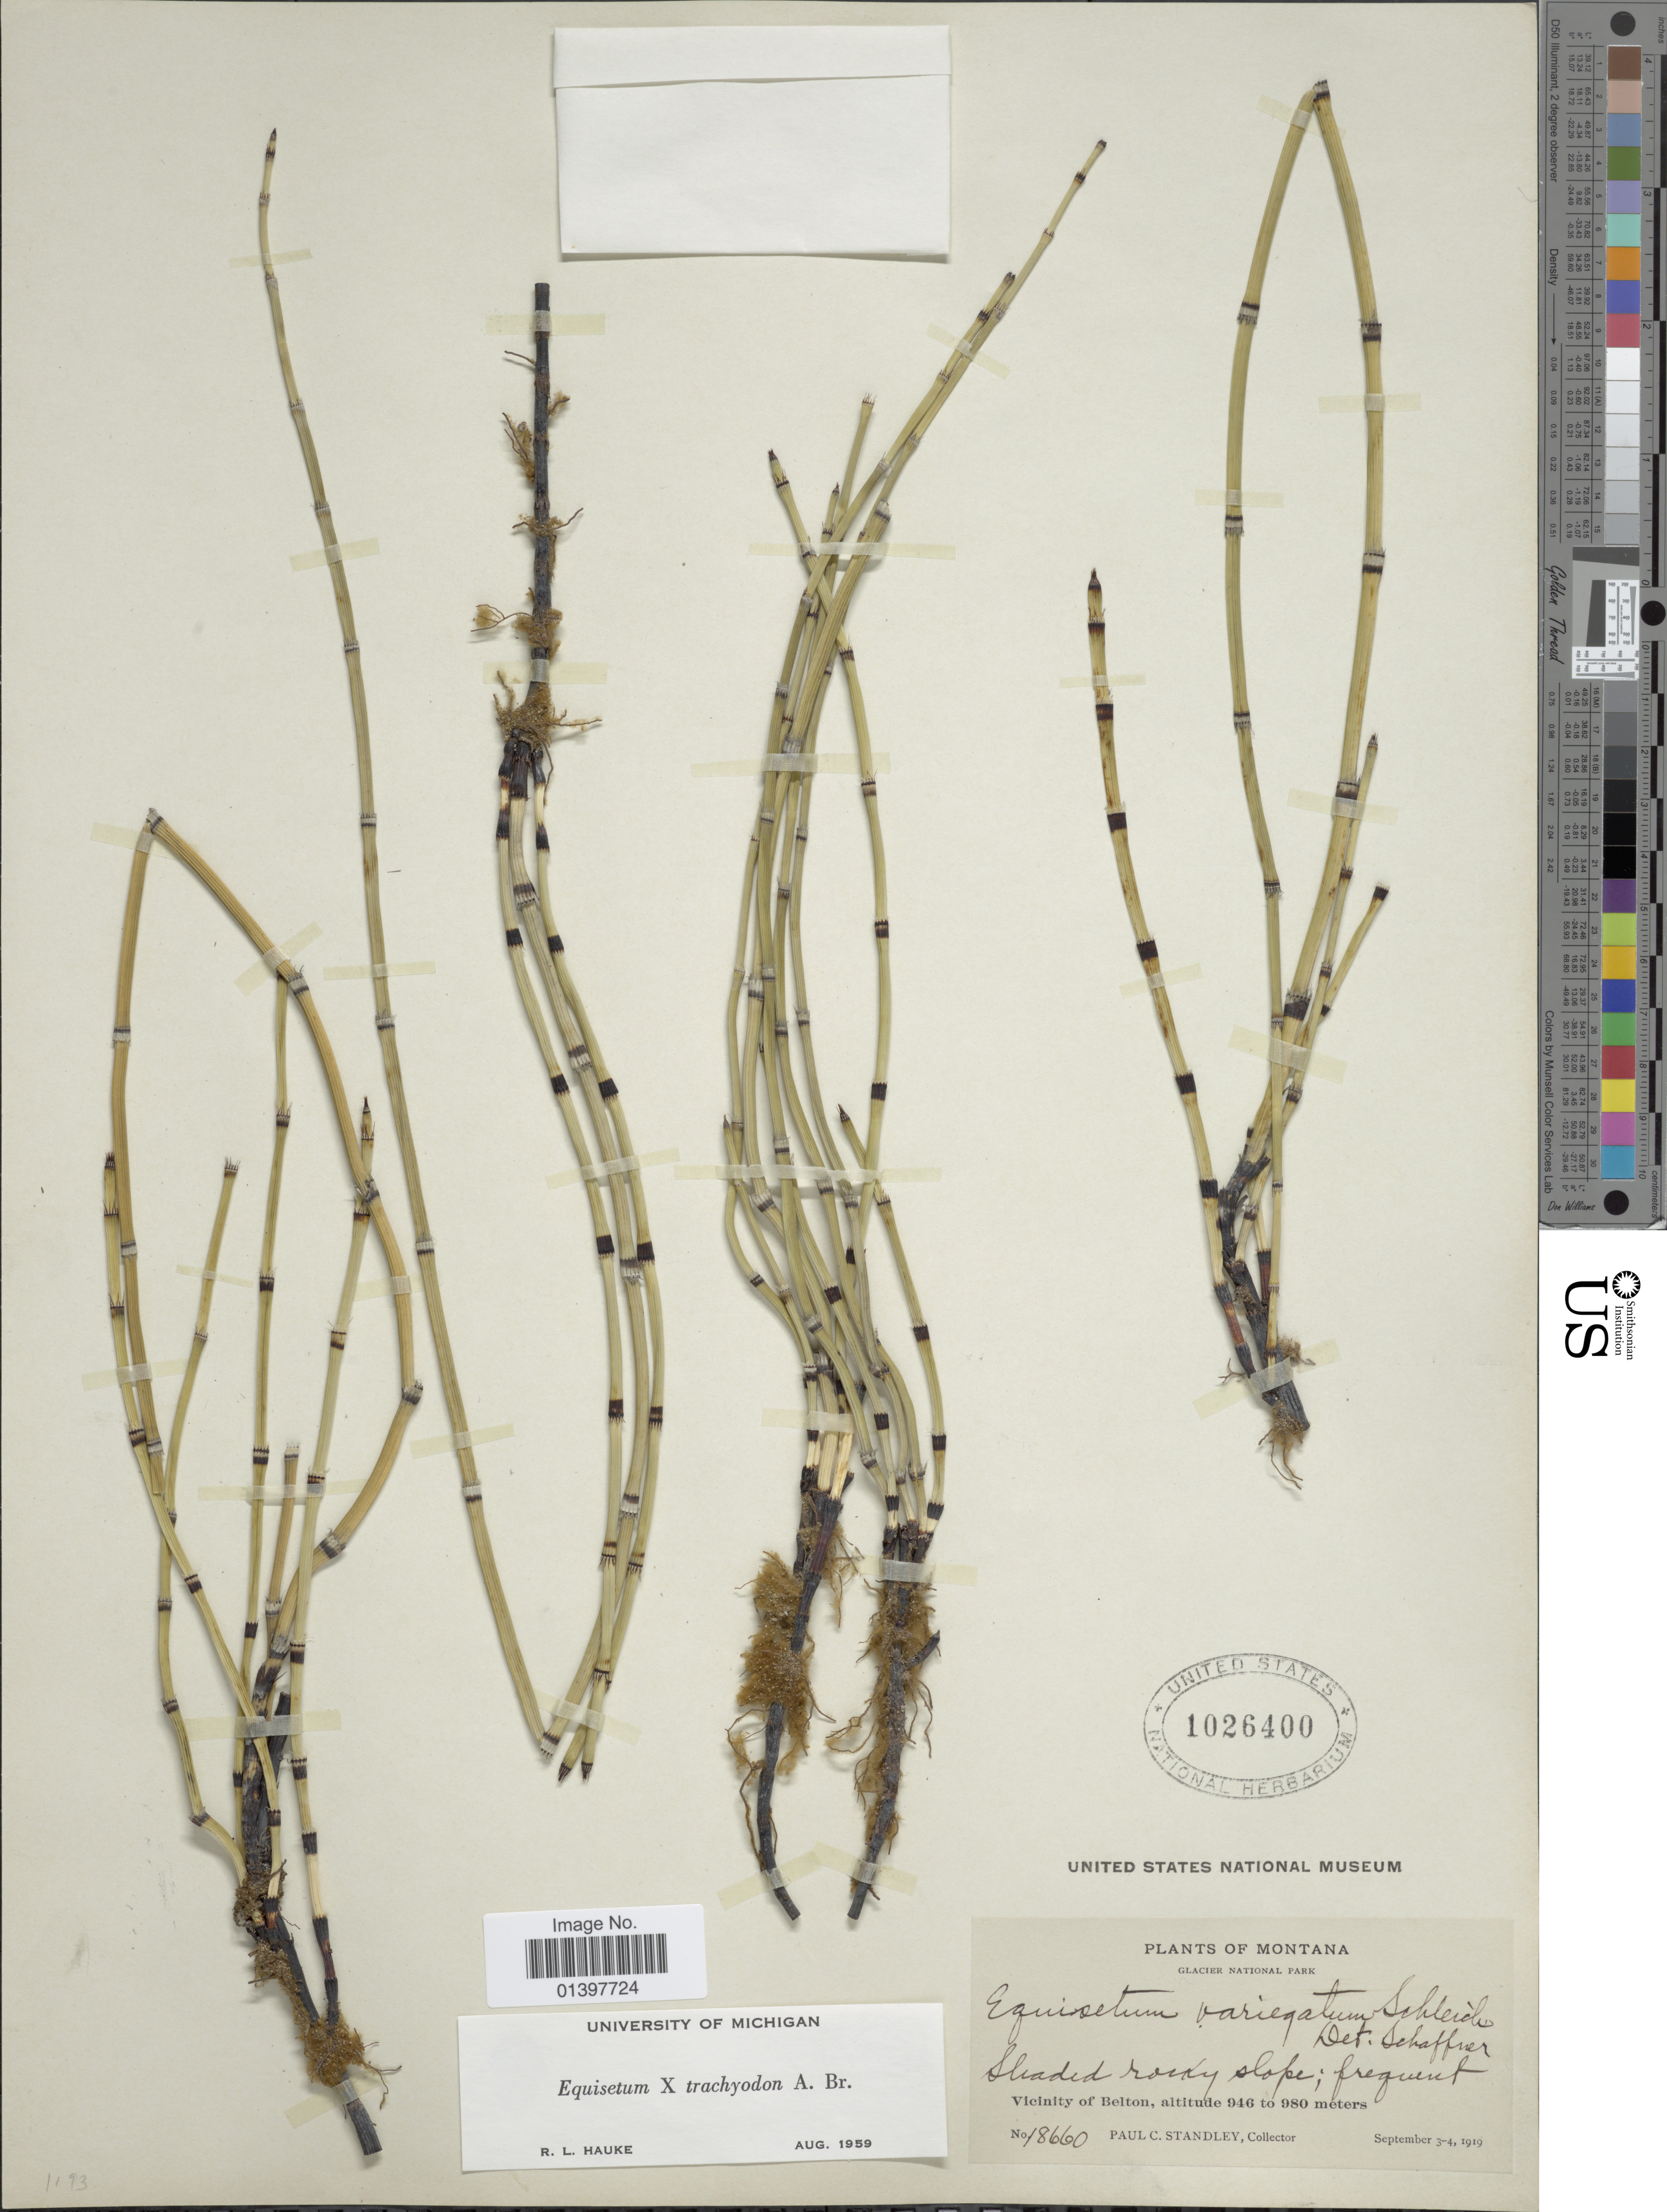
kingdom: Plantae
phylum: Tracheophyta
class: Polypodiopsida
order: Equisetales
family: Equisetaceae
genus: Equisetum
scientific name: Equisetum x trachyodon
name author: A. Braun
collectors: P. C. Standley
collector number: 18660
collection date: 1919-09-03/1919-09-04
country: United States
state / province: Montana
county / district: Flathead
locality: Glacier National Park, Shaded rocky slope, Vicinity of Belton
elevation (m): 946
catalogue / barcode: US 1026400